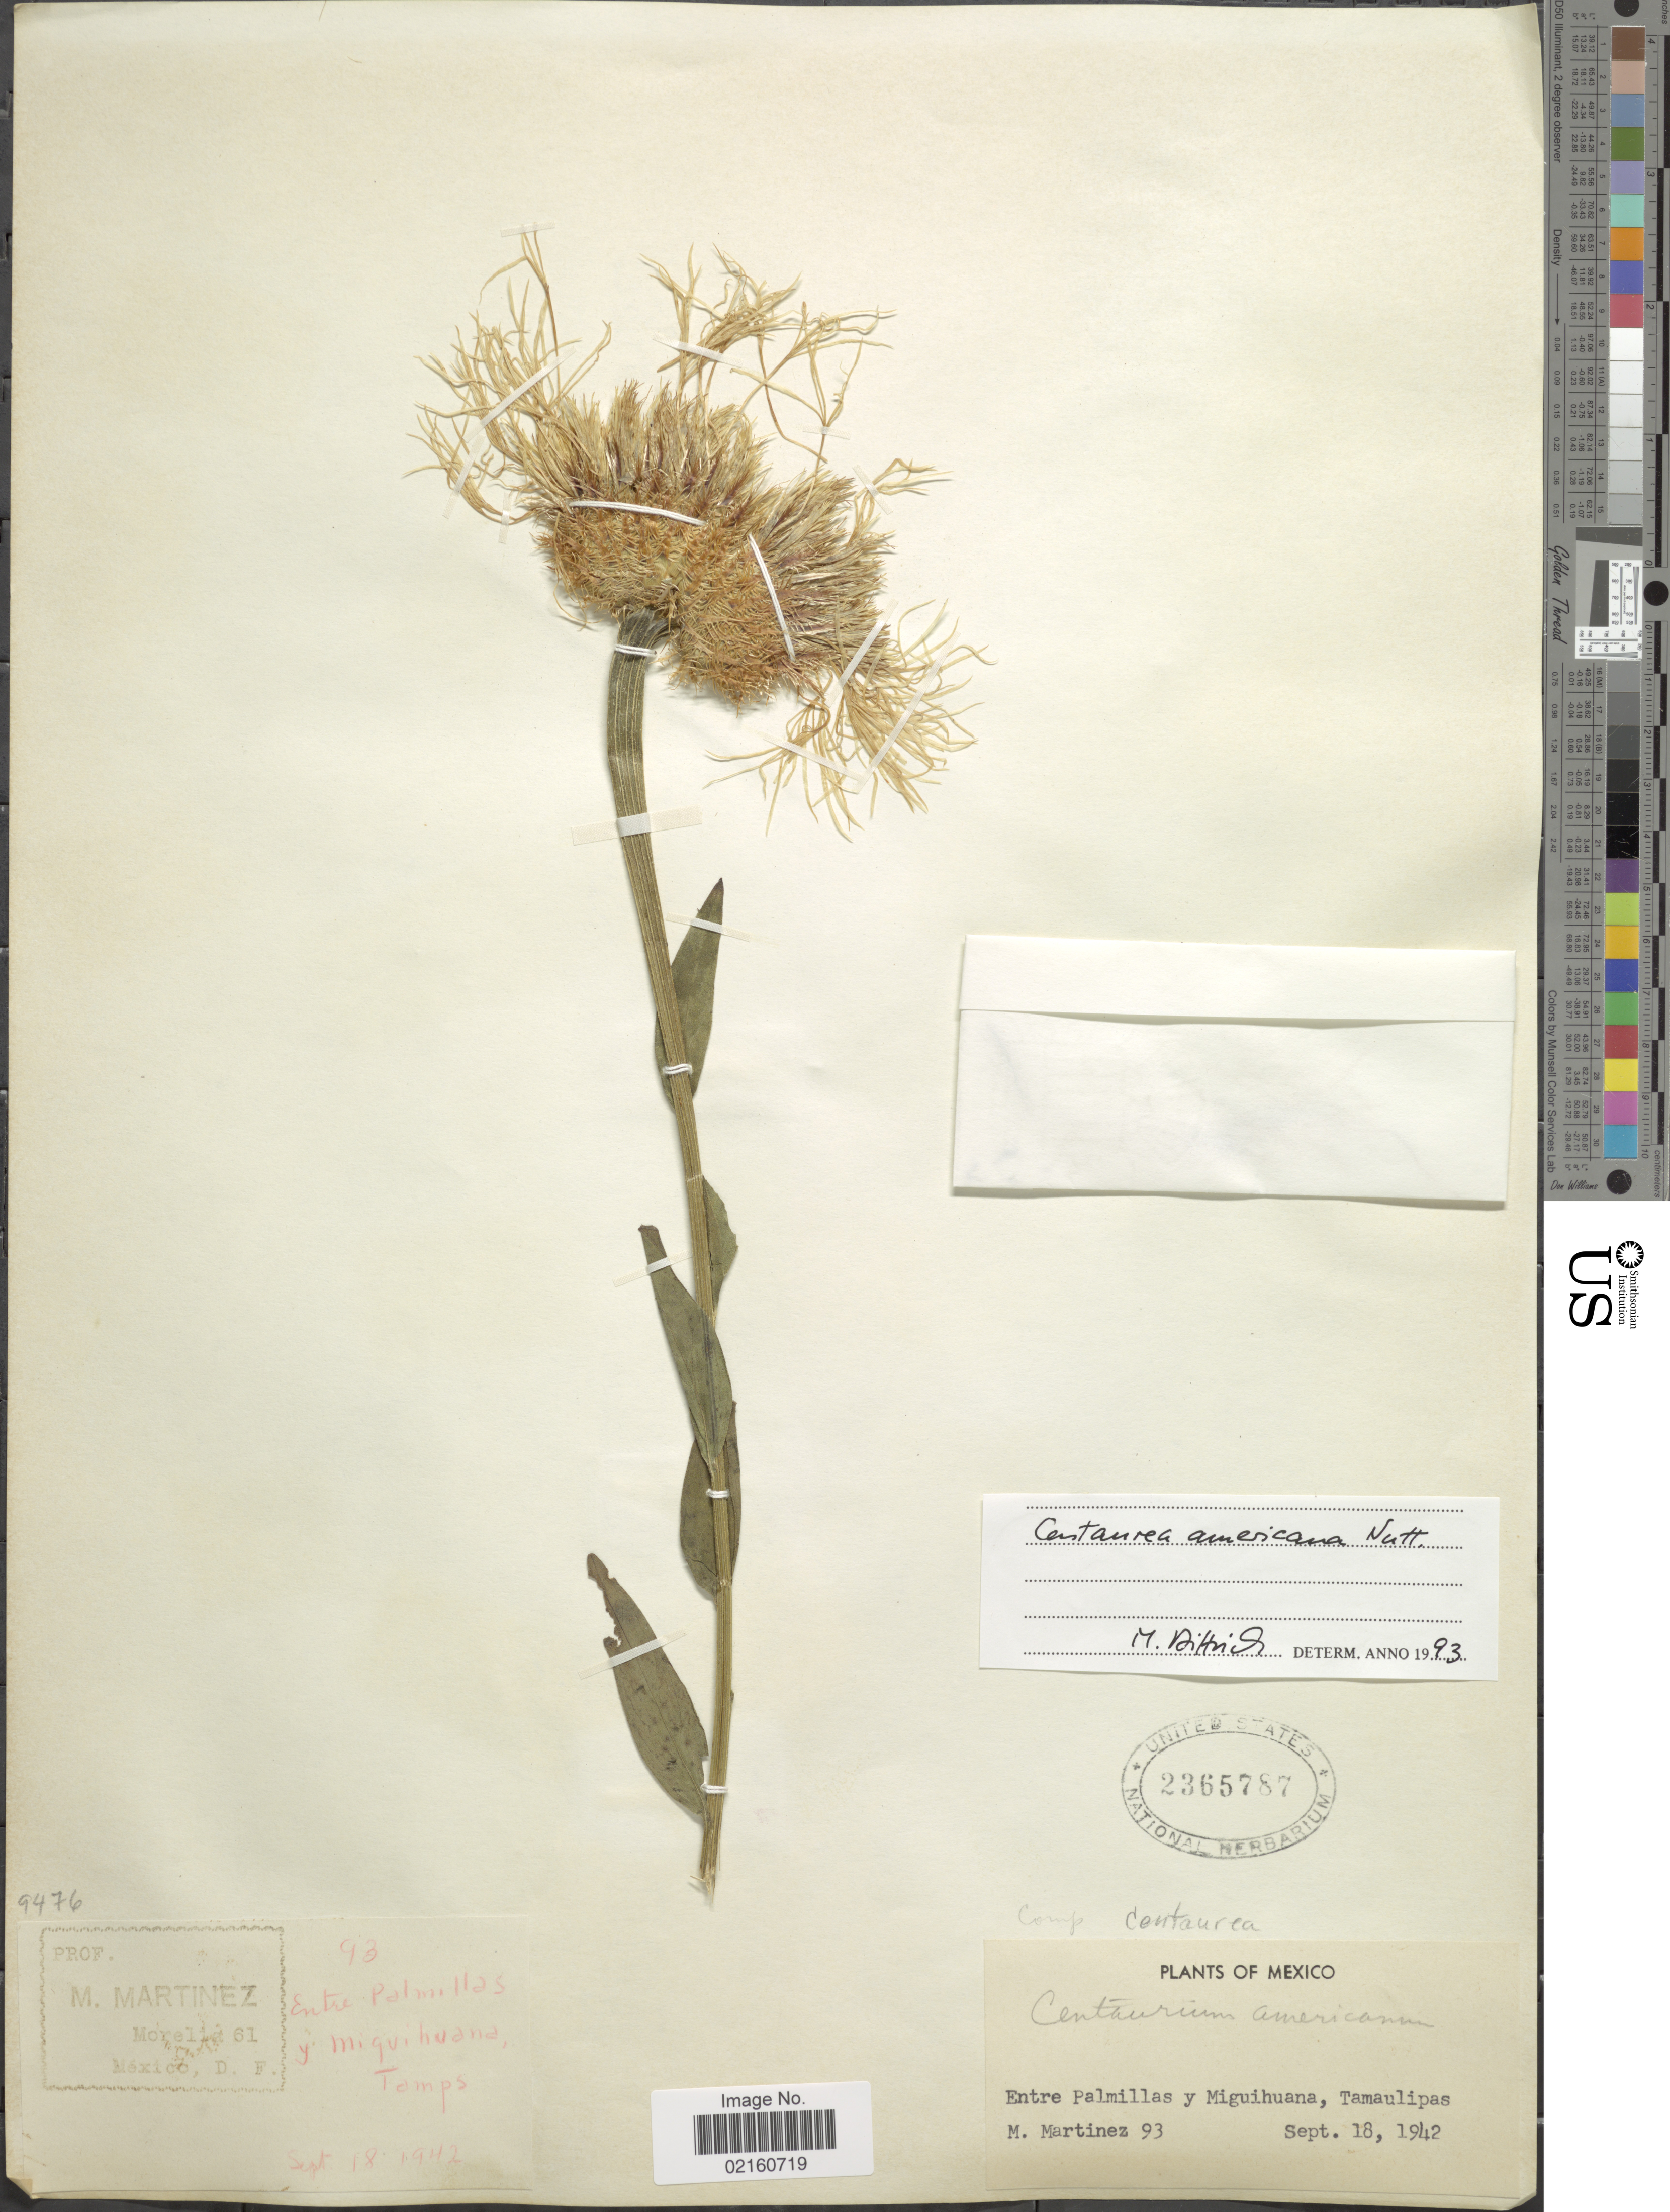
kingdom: Plantae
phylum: Tracheophyta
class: Magnoliopsida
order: Asterales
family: Asteraceae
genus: Plectocephalus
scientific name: Plectocephalus americanus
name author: (Nutt.) D. Don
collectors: M. Martinez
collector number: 93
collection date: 1942-09-18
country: Mexico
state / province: Tamaulipas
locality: Entre Palmillas y Miguihuana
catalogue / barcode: US 2365787